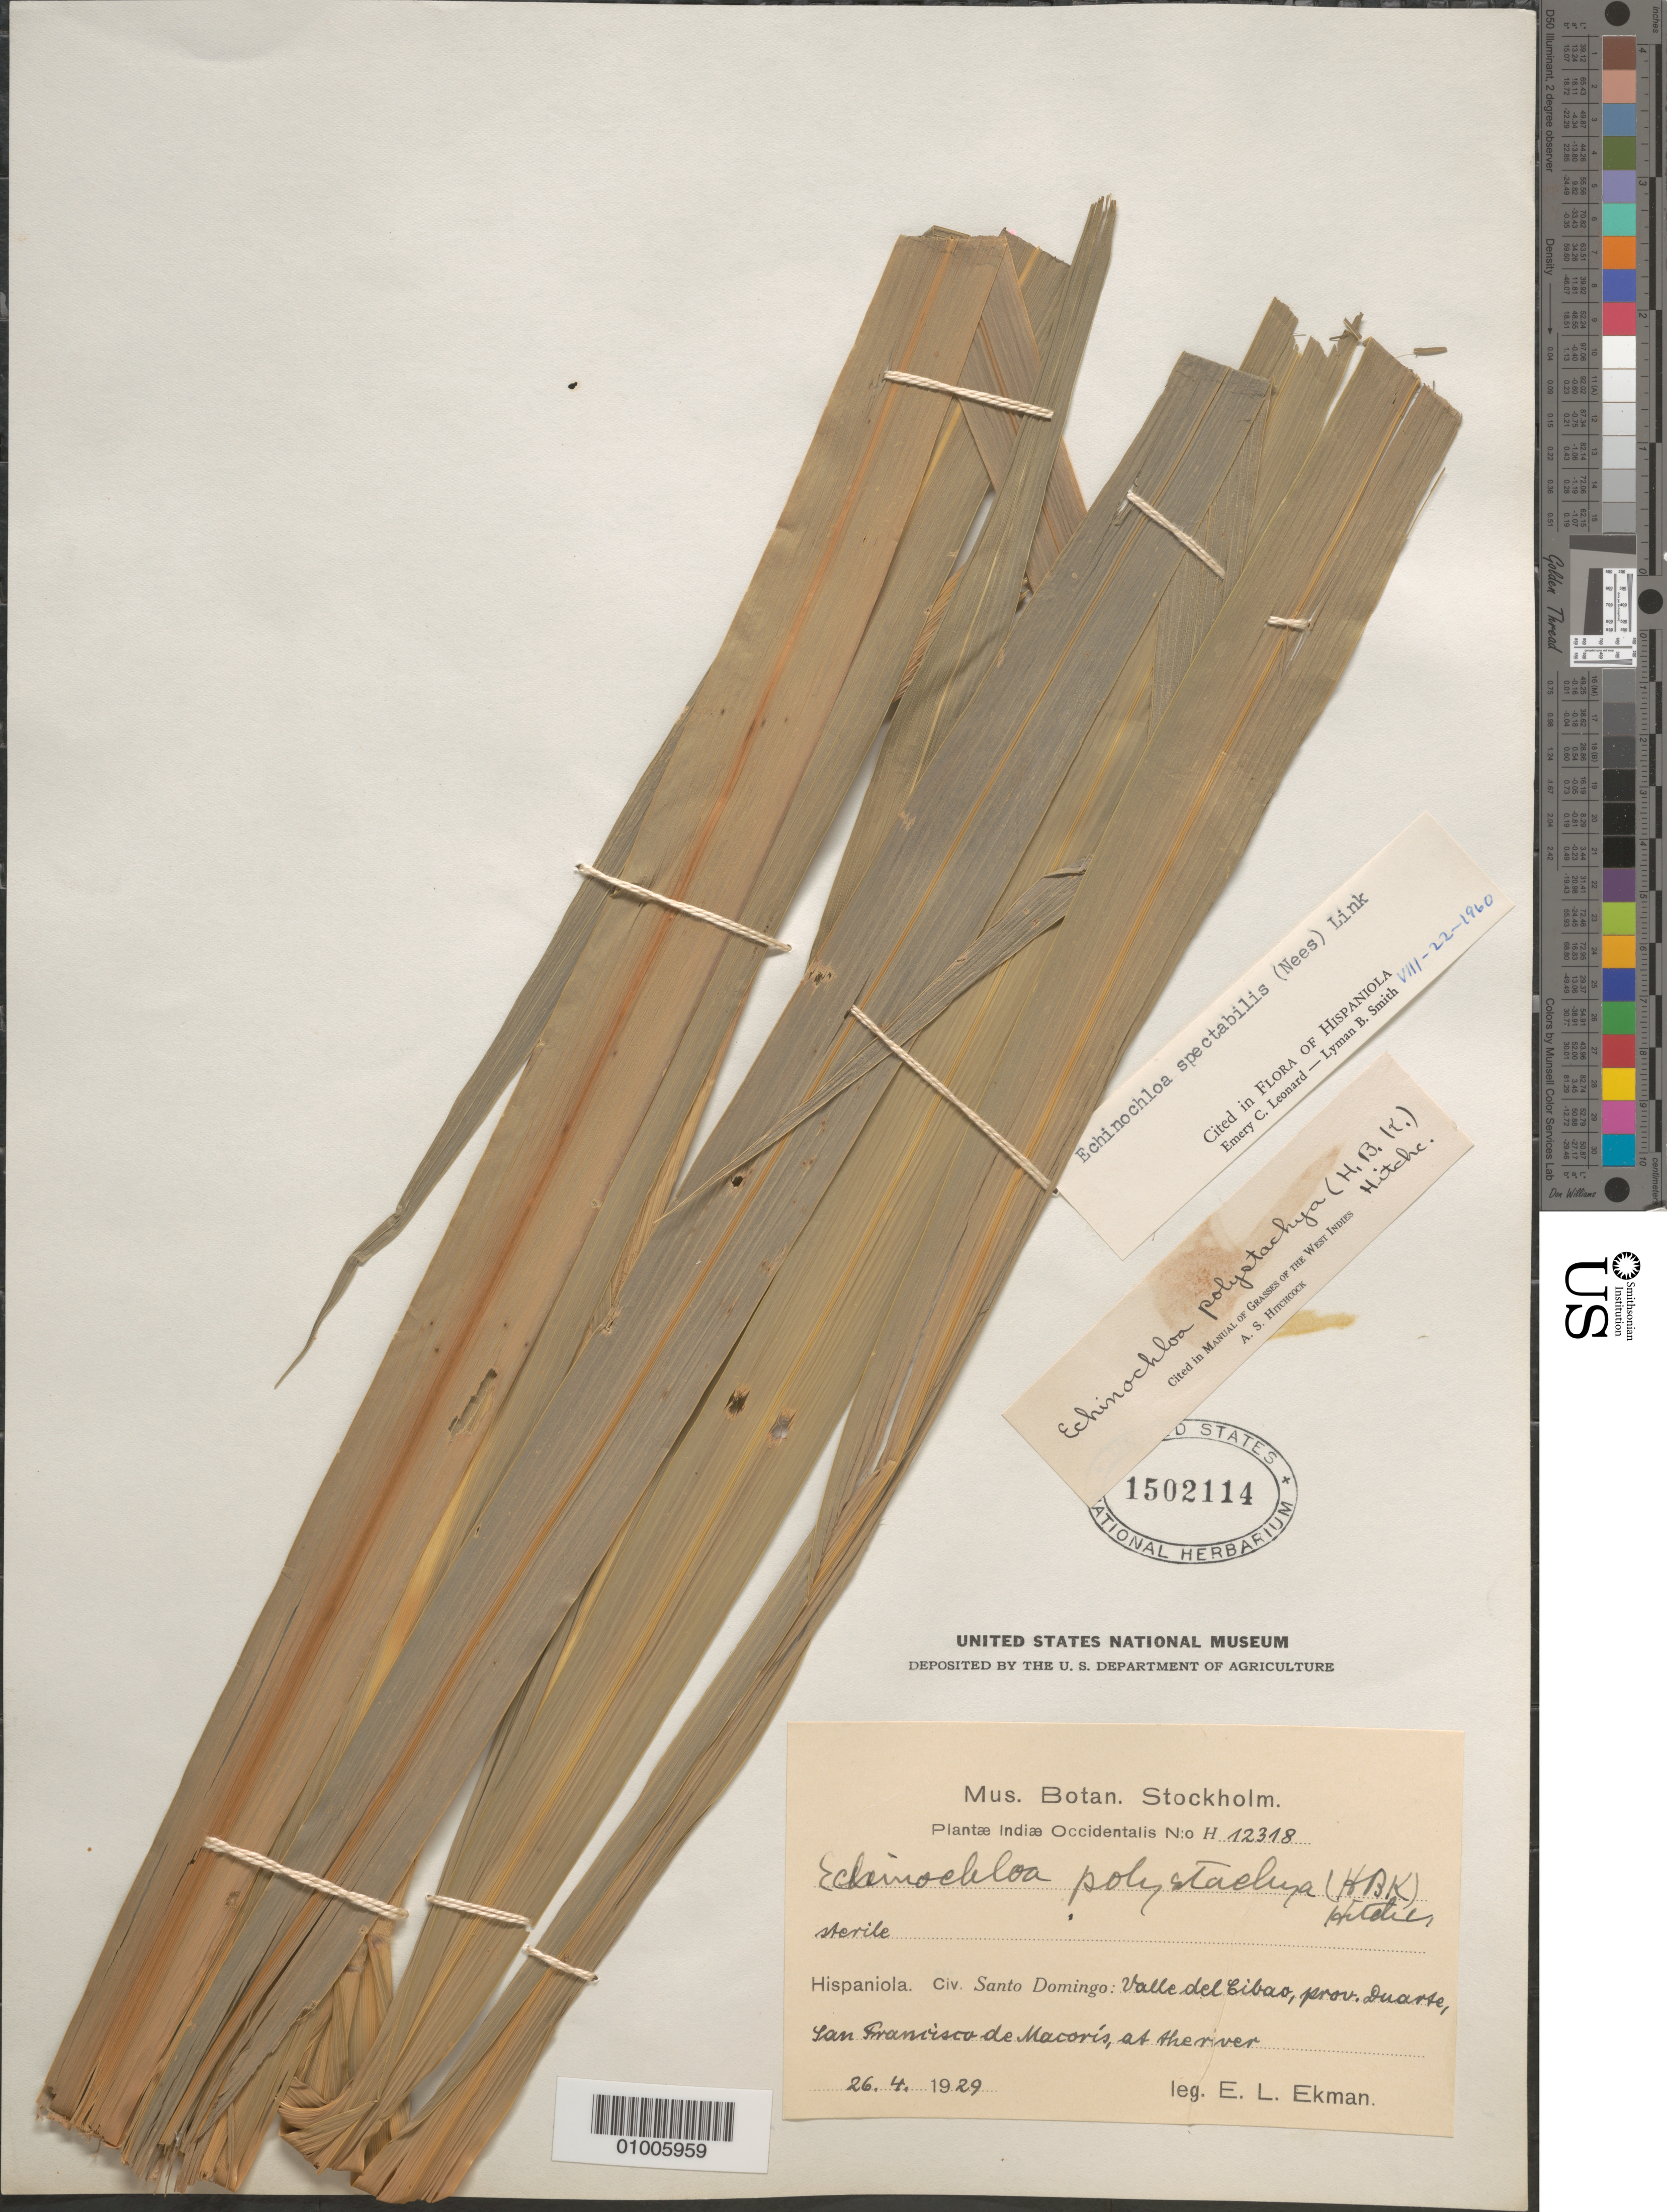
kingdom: Plantae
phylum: Tracheophyta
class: Liliopsida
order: Poales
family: Poaceae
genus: Echinochloa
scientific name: Echinochloa polystachya var. spectabilis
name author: (Nees ex Trin.) Mart. Crov.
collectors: E. L. Ekman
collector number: H 12318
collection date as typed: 20 Apr 1929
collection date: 1929-04-20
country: Dominican Republic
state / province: Distrito Nacional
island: Hispaniola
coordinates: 0 N, 0 E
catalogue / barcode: US 1502114